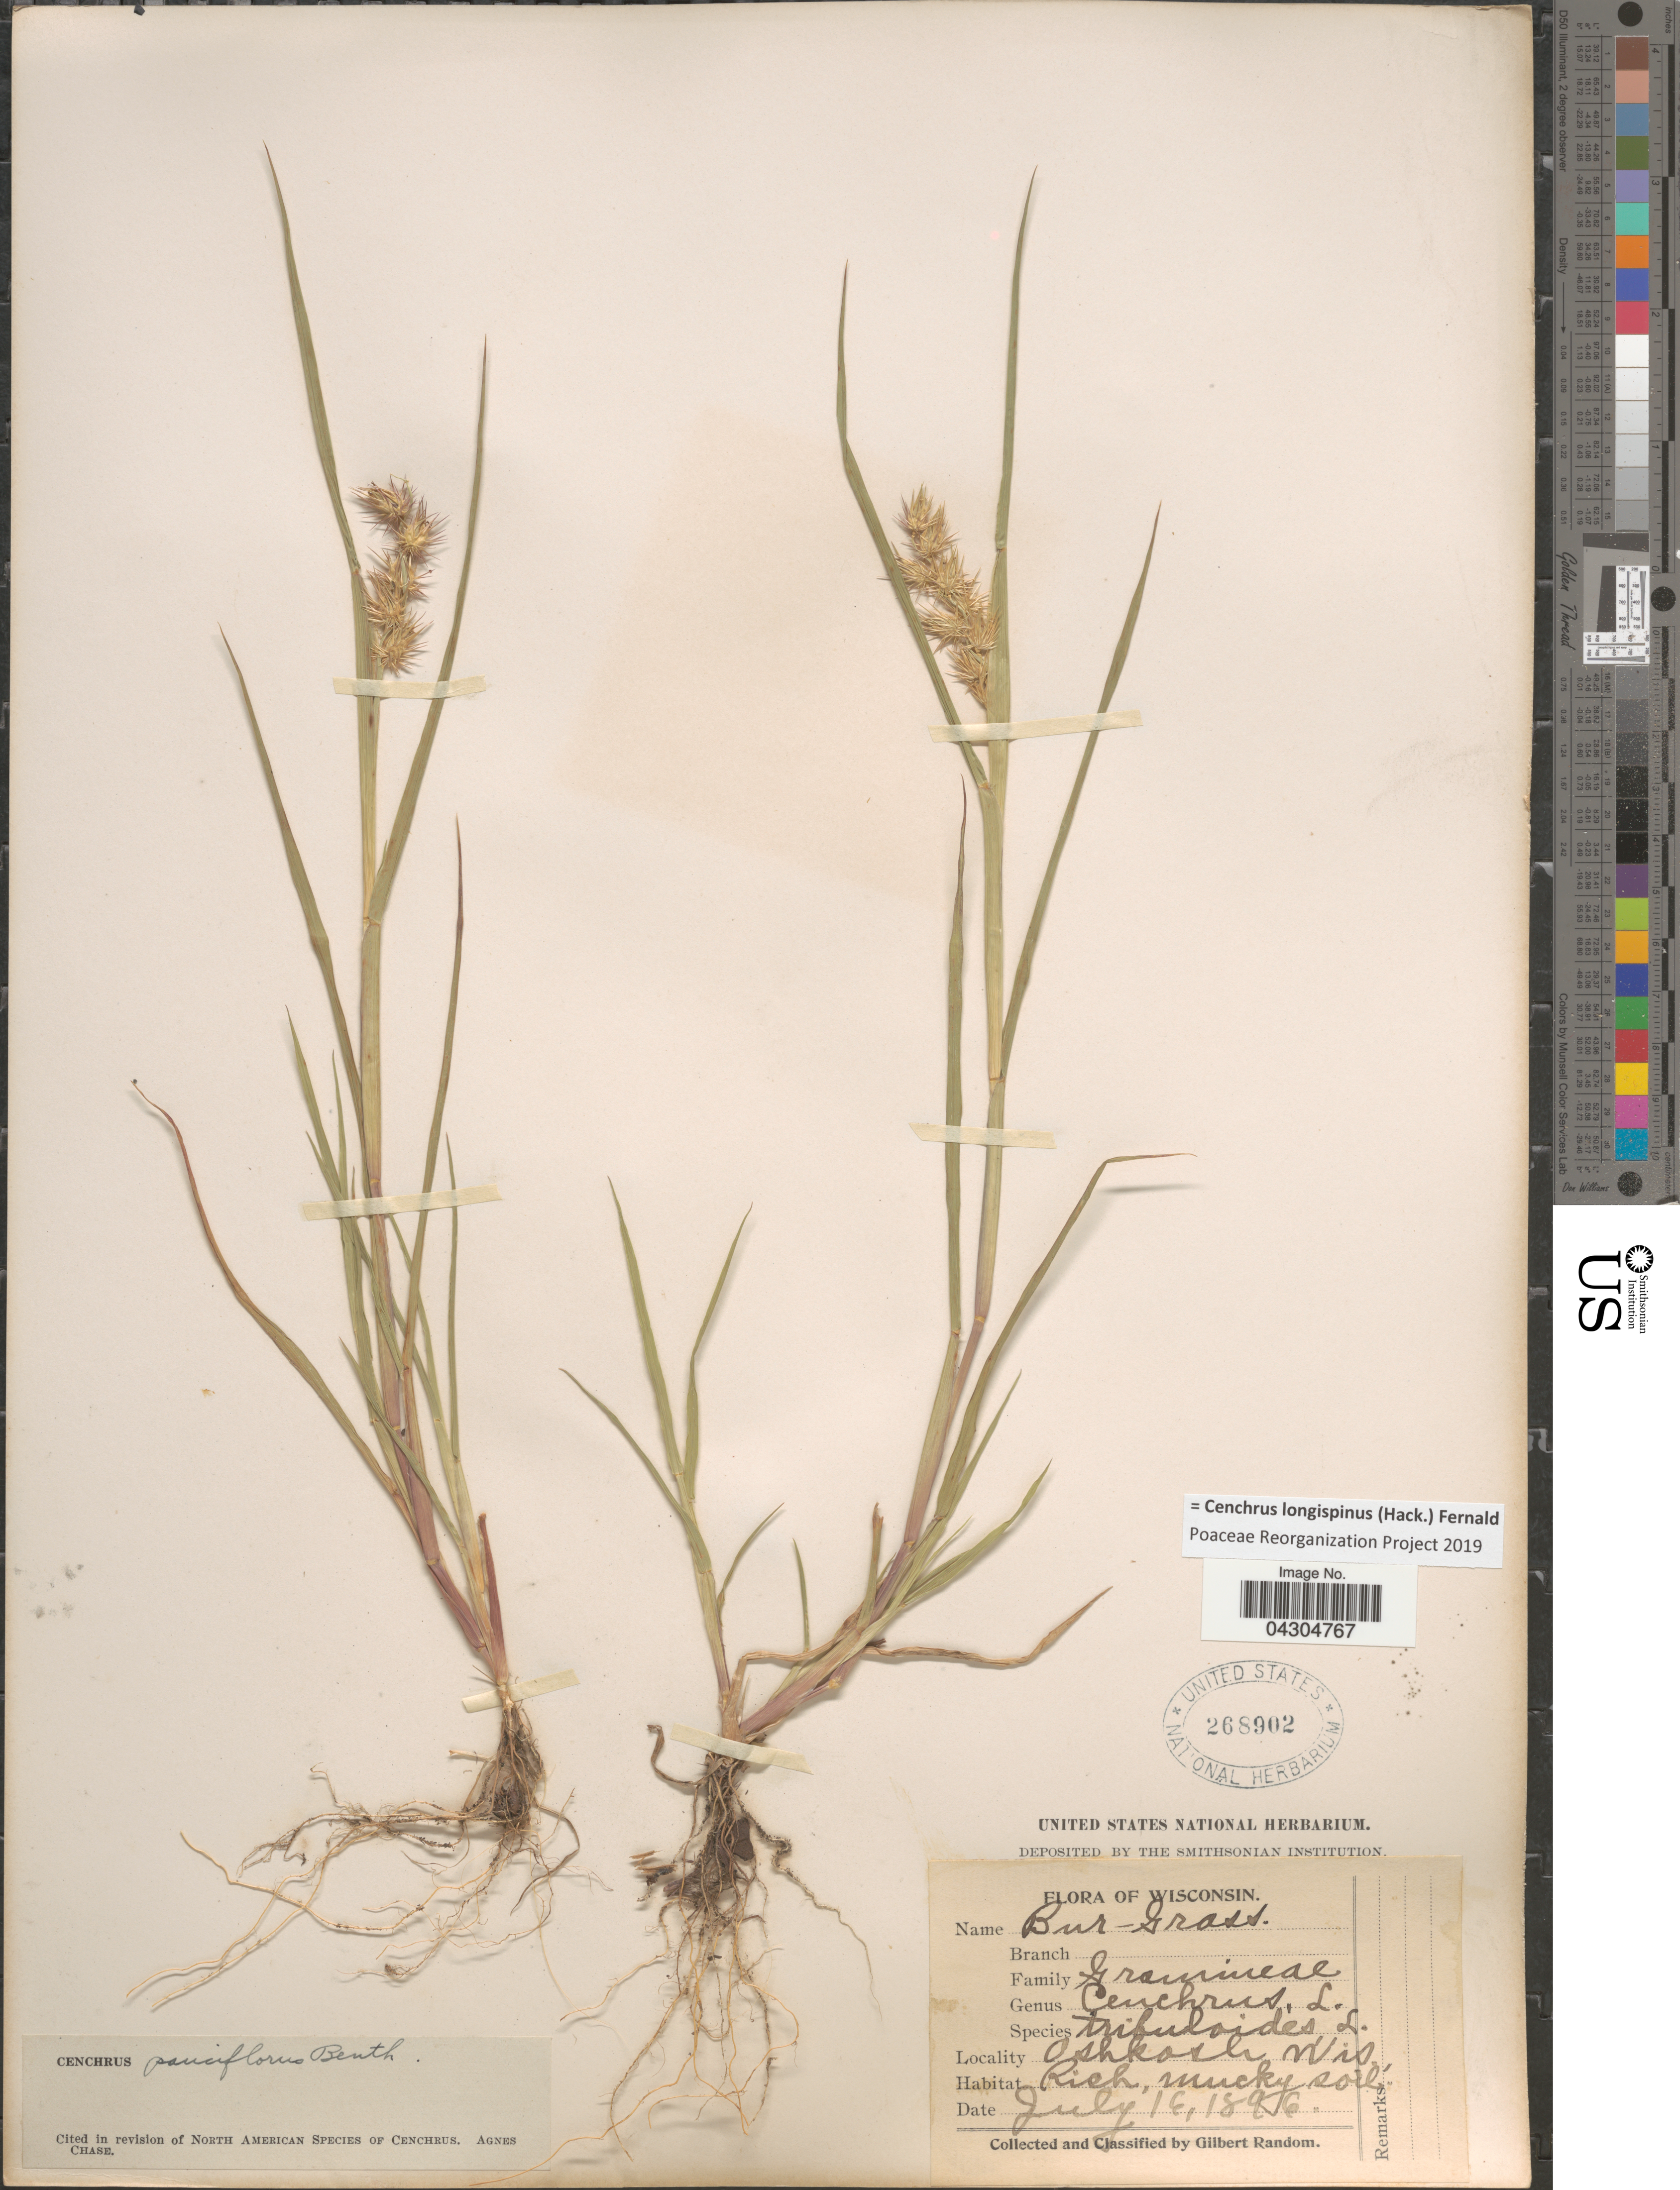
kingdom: Plantae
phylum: Tracheophyta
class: Liliopsida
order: Poales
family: Poaceae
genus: Cenchrus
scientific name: Cenchrus longispinus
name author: (Hack.) Fernald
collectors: G. Random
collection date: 1896-07-16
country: United States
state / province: Wisconsin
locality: Oshkosh.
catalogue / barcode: US 268902